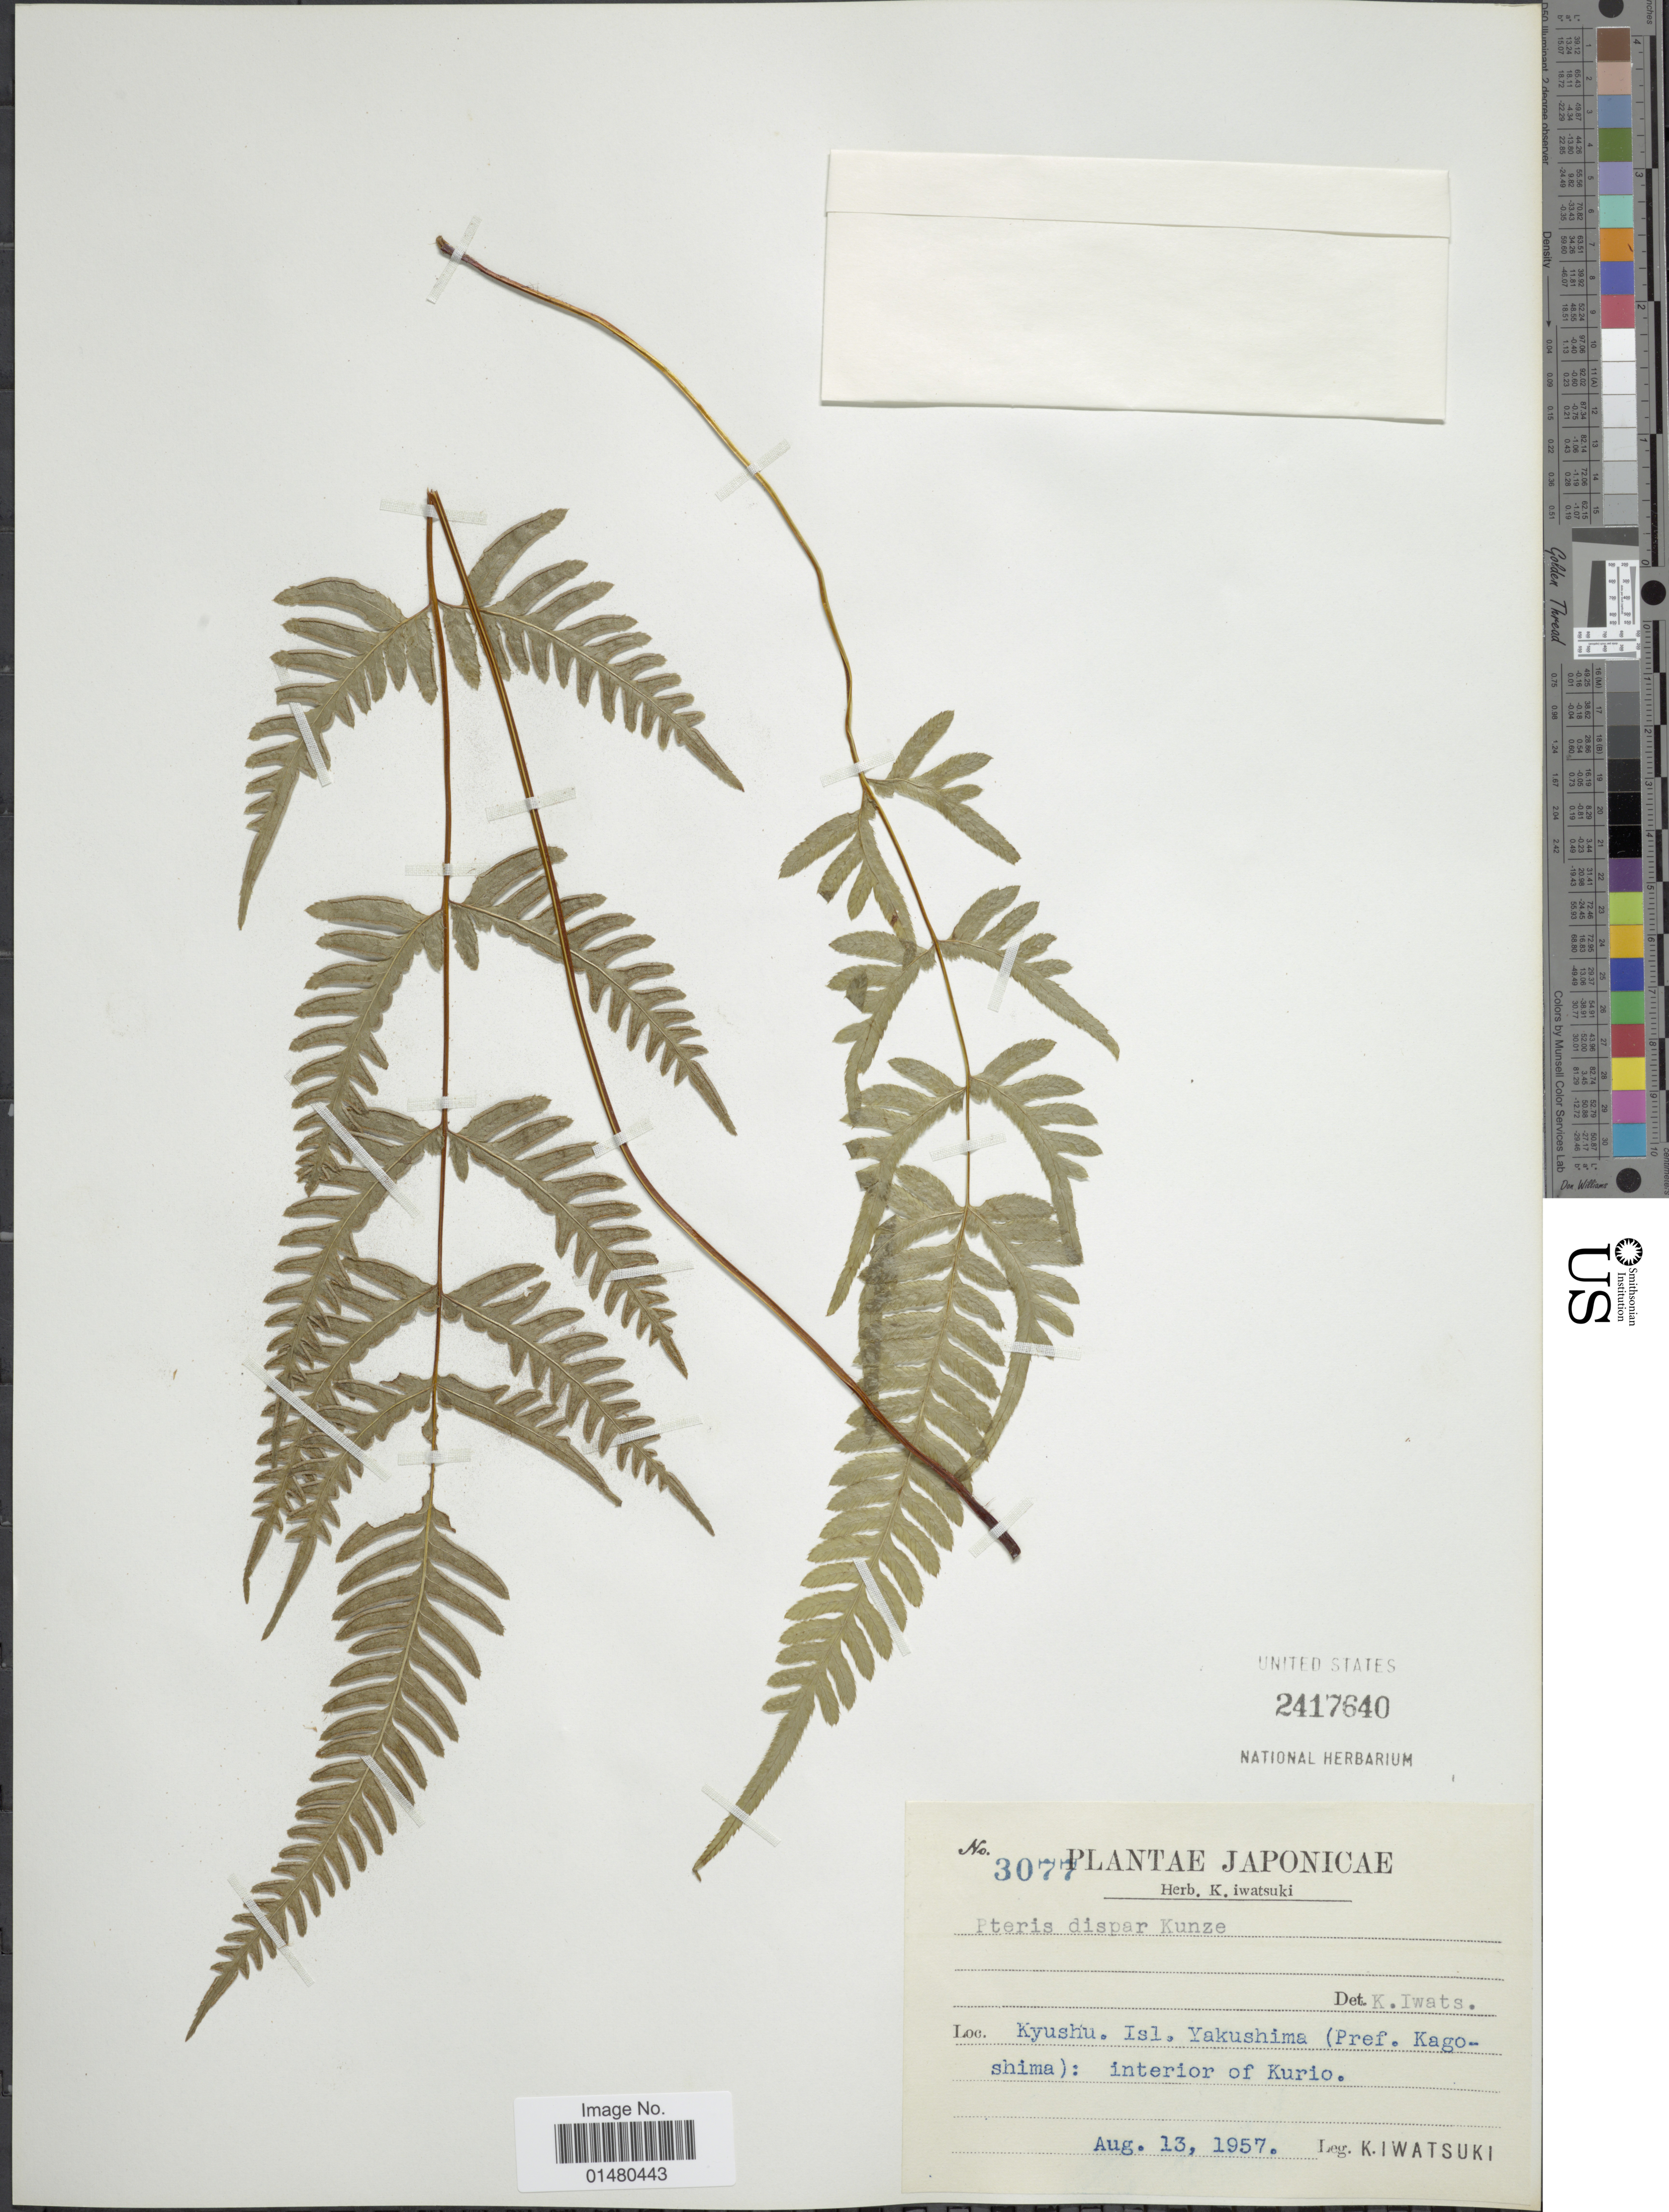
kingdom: Plantae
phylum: Tracheophyta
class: Polypodiopsida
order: Polypodiales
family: Pteridaceae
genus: Pteris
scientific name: Pteris dispar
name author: Kunze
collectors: K. Iwatsuki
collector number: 3077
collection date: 1957-08-13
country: Japan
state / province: Kagosima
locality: Isl, Yakushima (Pref Kagoshima): interior of Kurio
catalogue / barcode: US 2417640